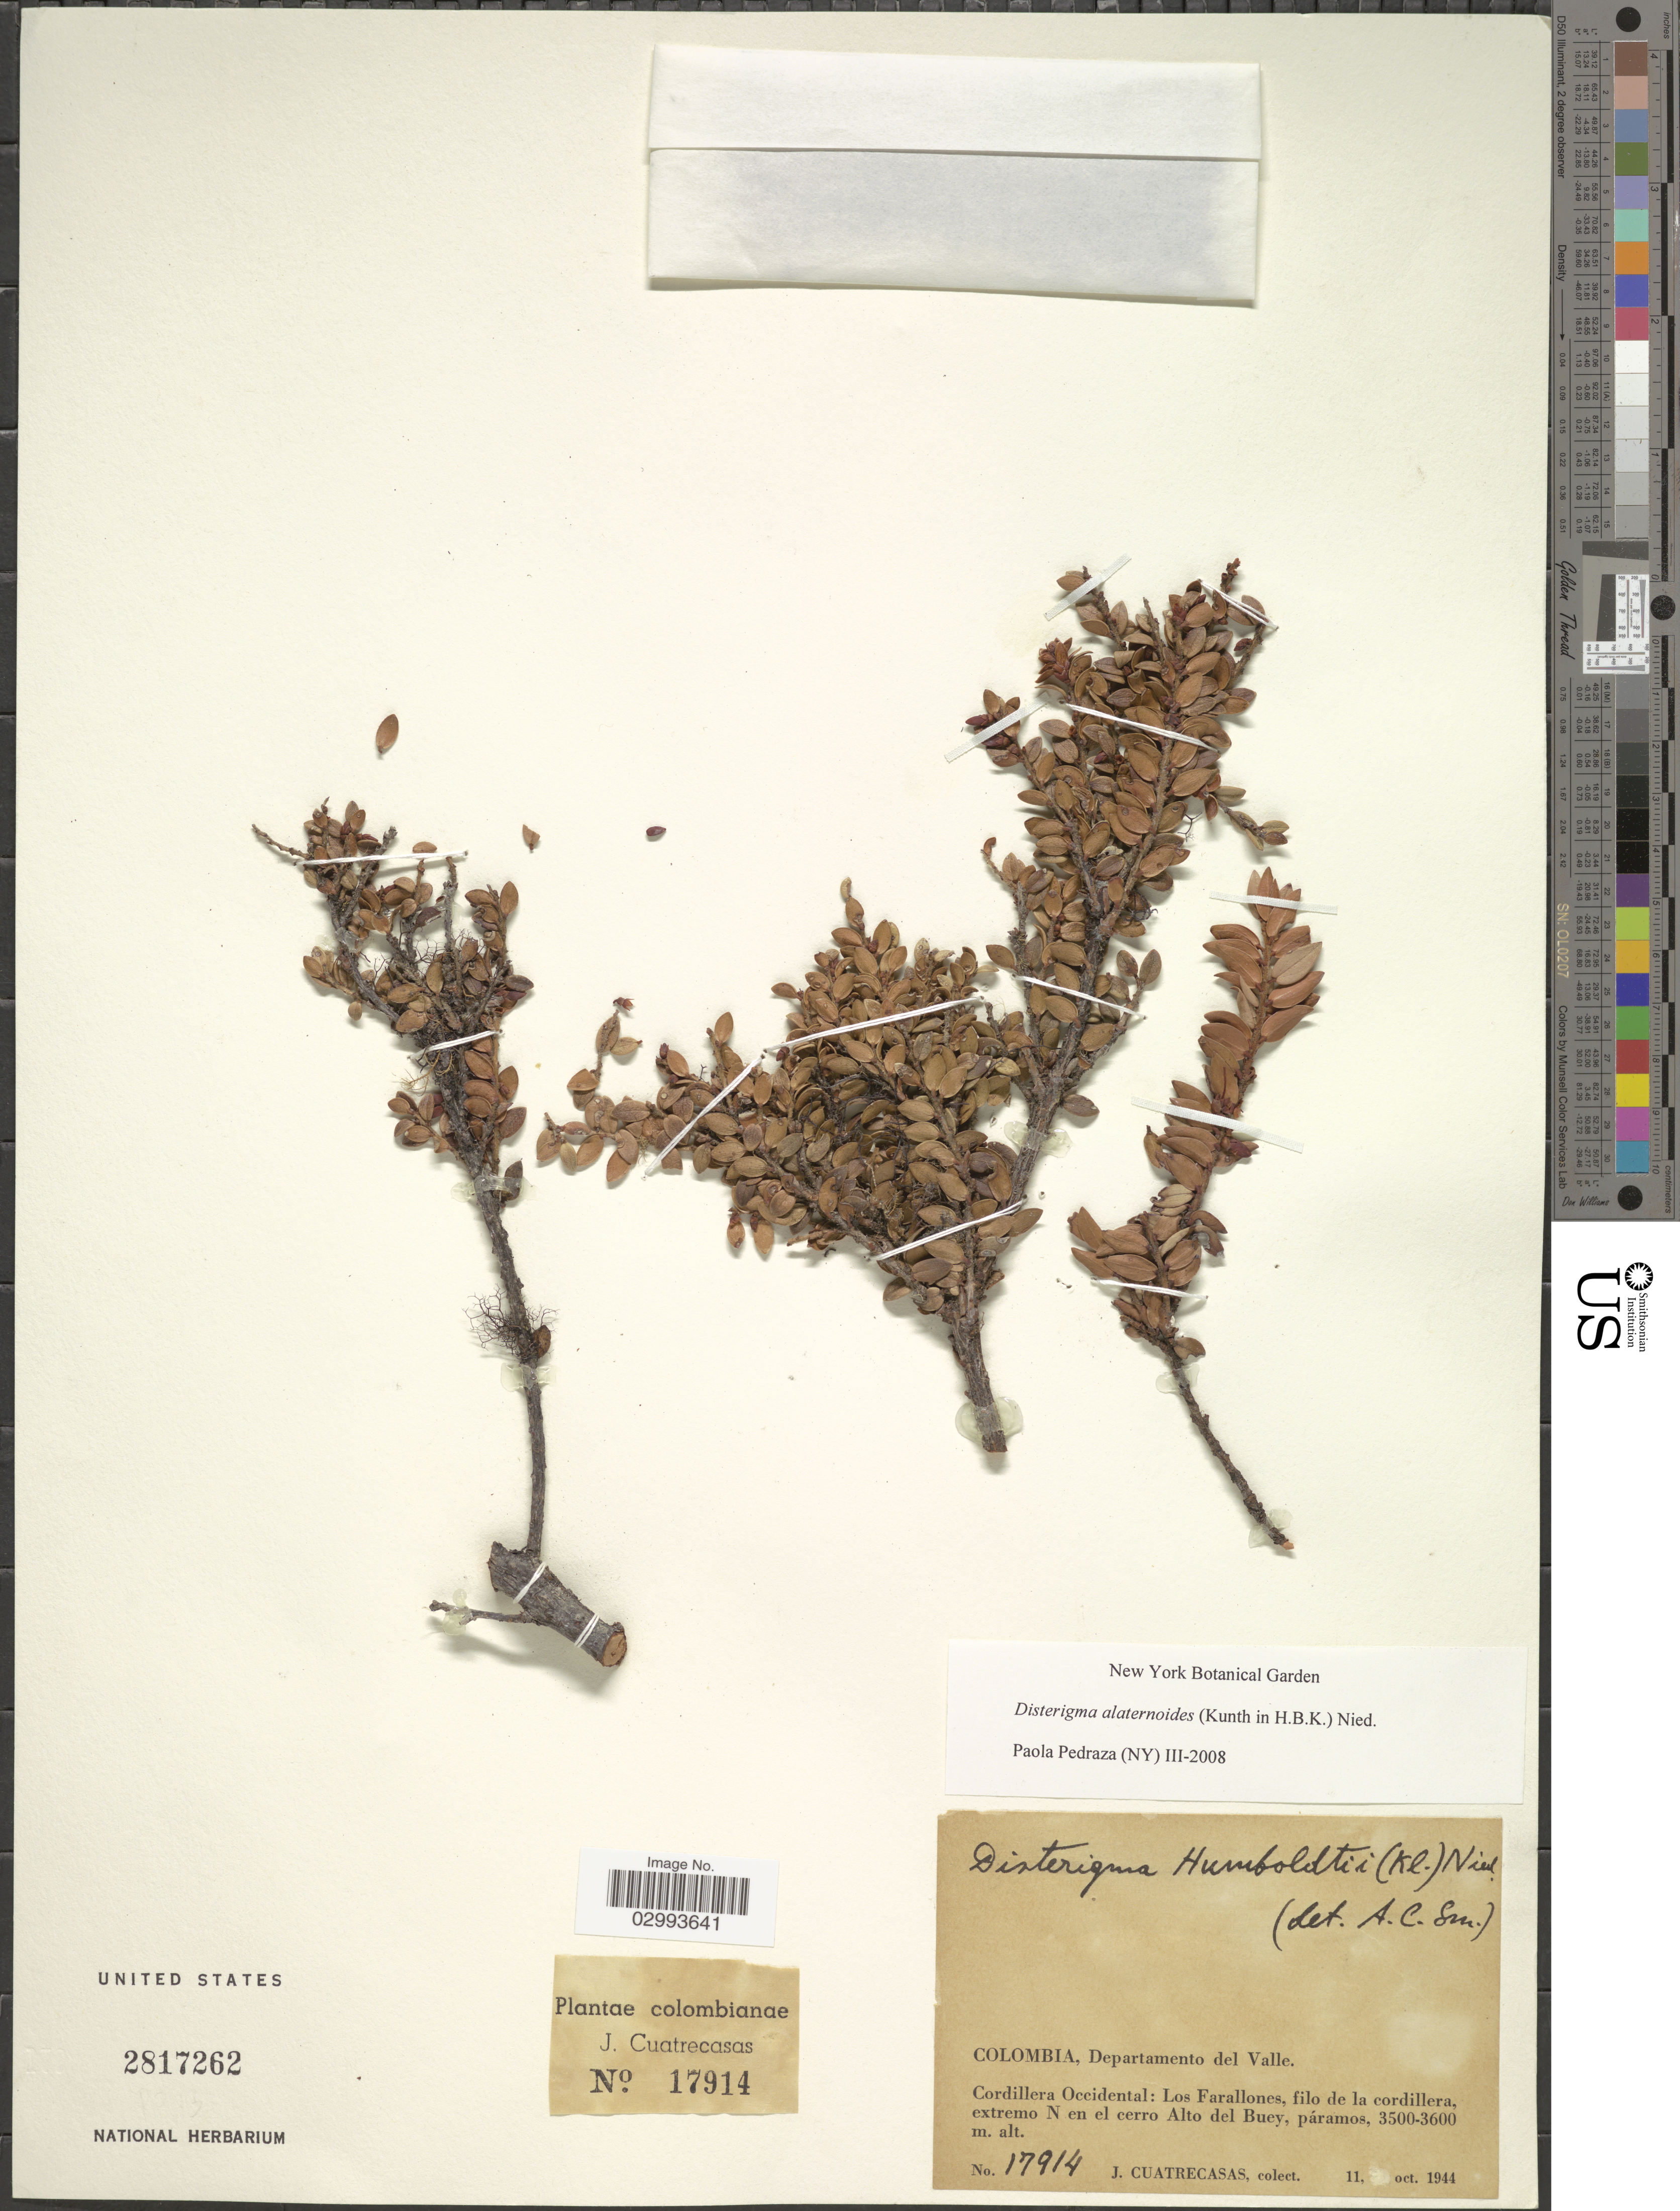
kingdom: Plantae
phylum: Tracheophyta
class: Magnoliopsida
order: Ericales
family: Ericaceae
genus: Disterigma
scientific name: Disterigma alaternoides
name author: (Kunth) Nied.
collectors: J. Cuatrecasas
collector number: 17914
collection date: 1944-10-11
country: Colombia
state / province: Valle del Cauca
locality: Departamento del Valle, Cordillera Occidental, Los Farallones: filo de la cordillera, extremo N en el cerro Alto del Buey, páramos.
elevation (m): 3500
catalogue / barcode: US 2817262